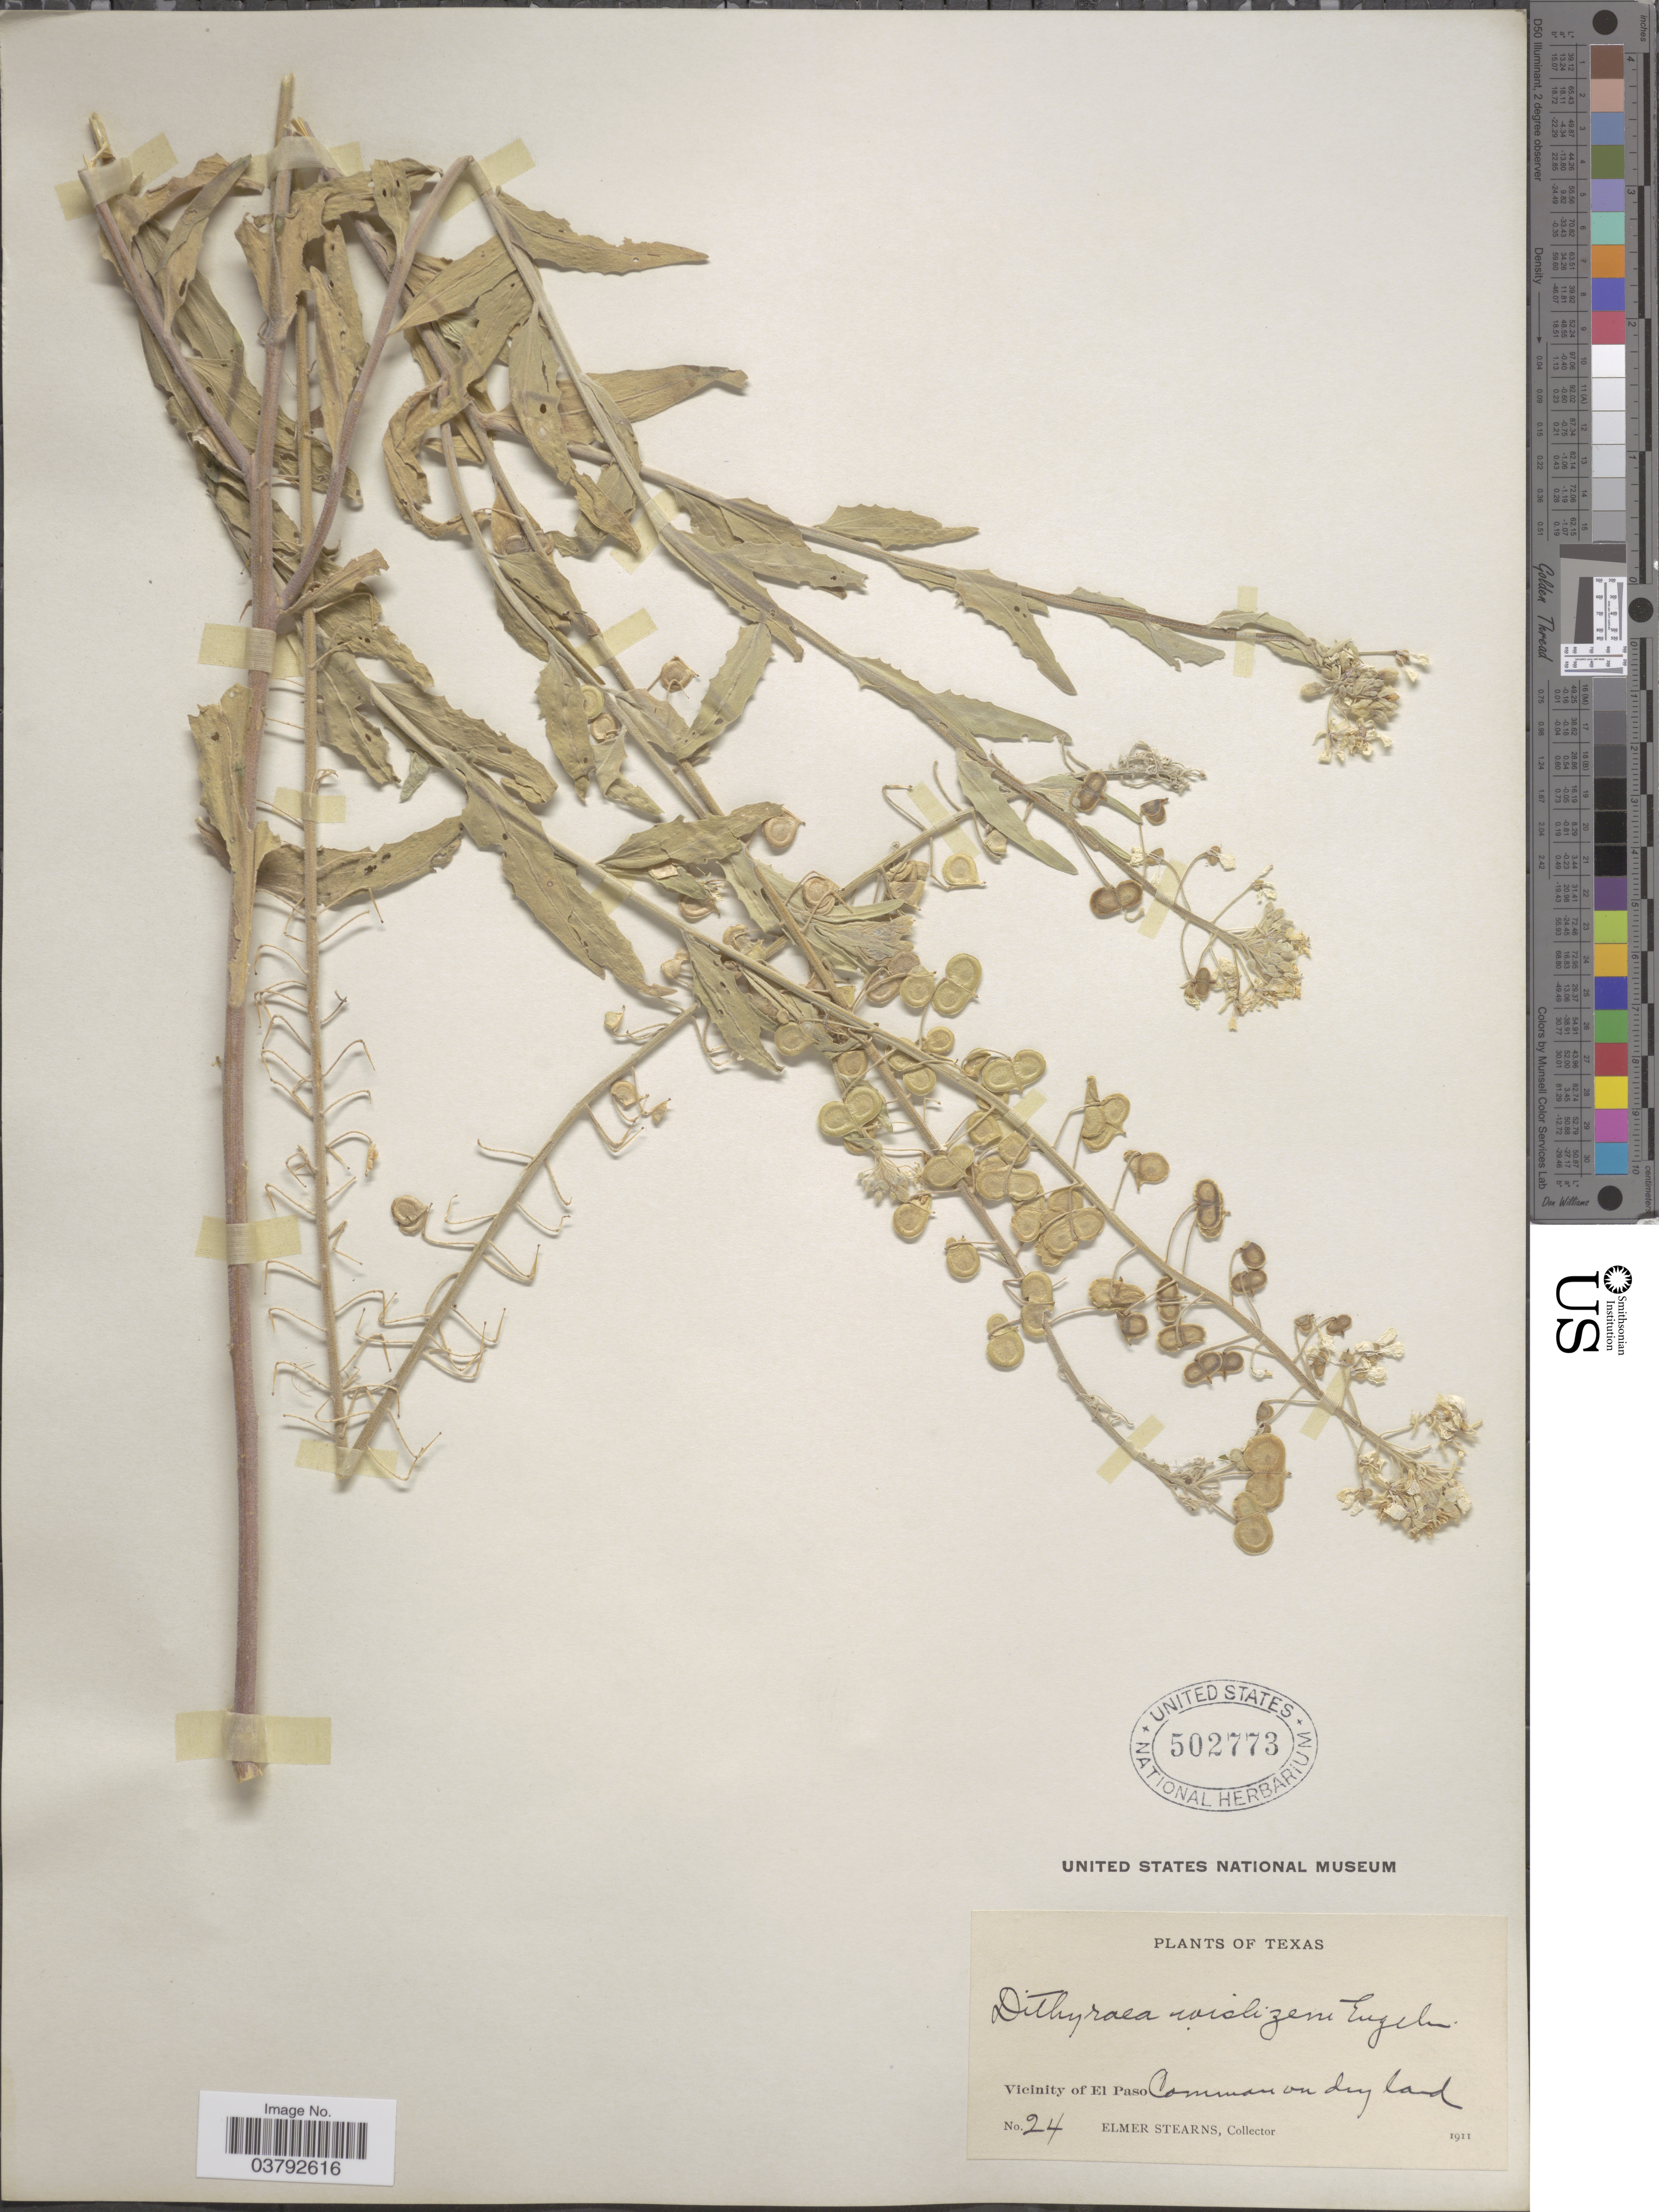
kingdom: Plantae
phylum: Tracheophyta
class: Magnoliopsida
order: Brassicales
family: Brassicaceae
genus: Dithyrea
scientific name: Dithyrea wislizeni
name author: Engelm.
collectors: E. Stearns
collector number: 24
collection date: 1911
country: United States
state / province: Texas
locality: Vicinity of El Paso.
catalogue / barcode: US 502773